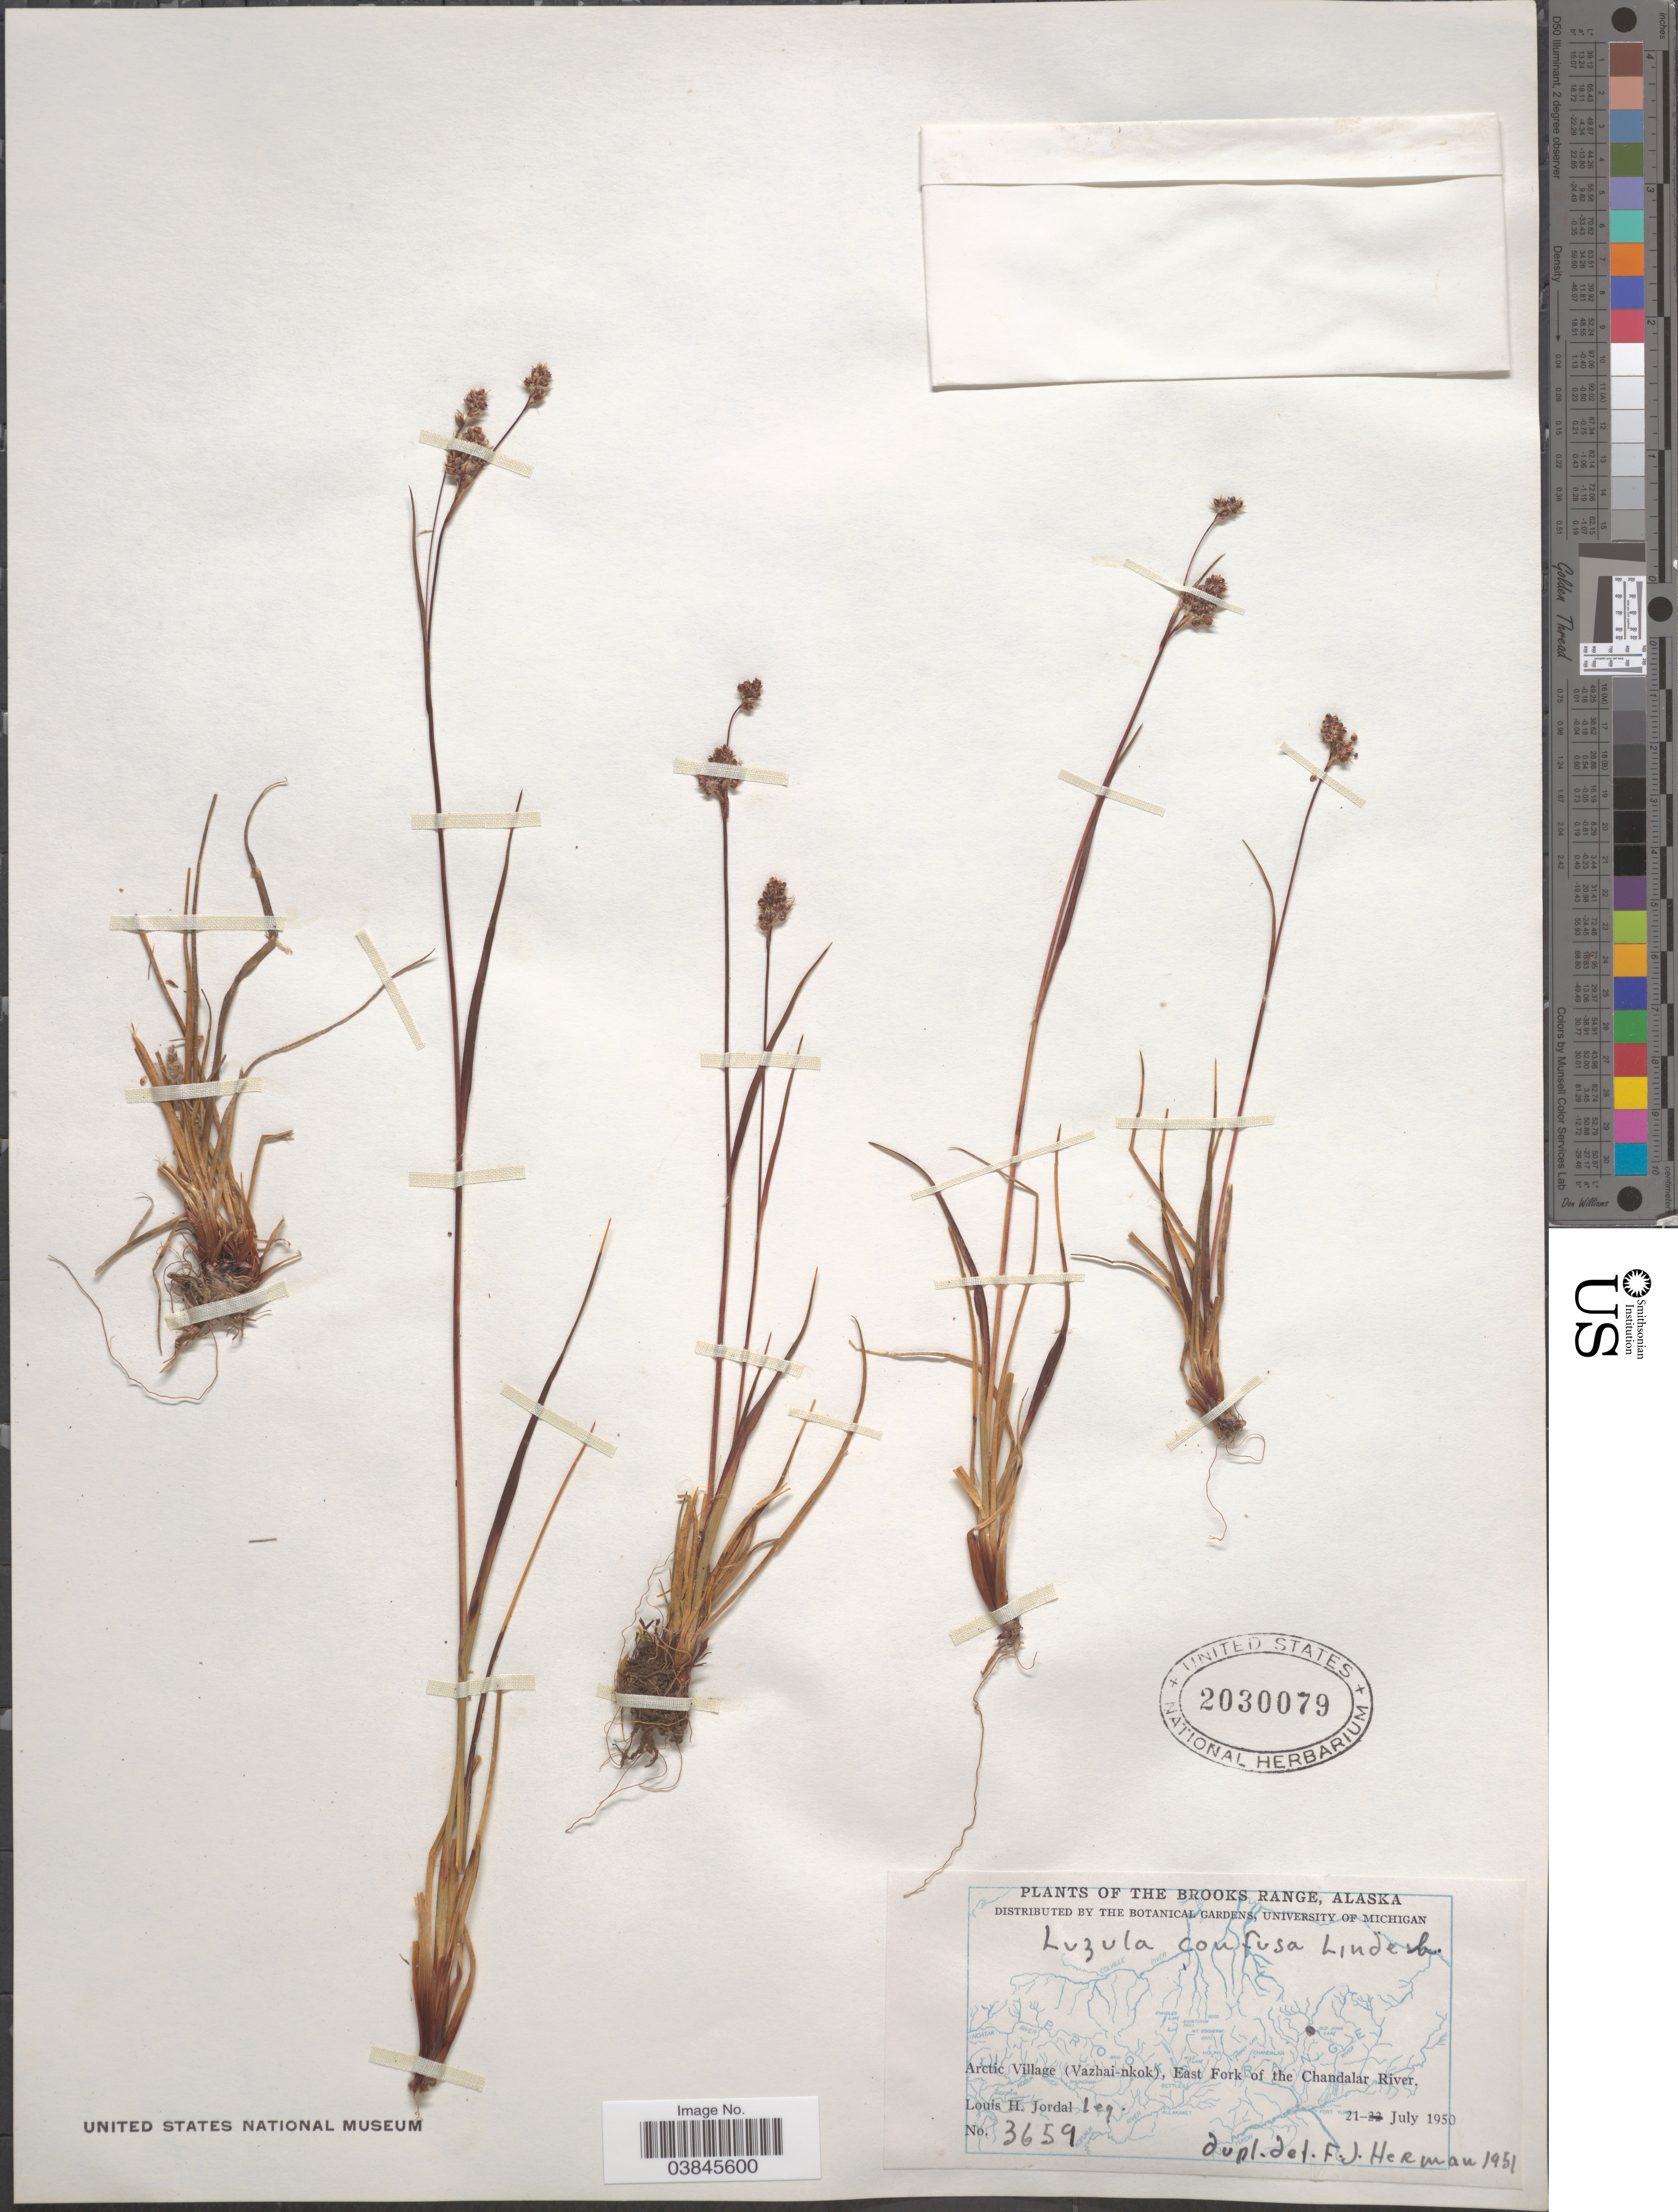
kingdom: Plantae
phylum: Tracheophyta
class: Liliopsida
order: Poales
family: Juncaceae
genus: Luzula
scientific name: Luzula confusa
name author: Lindeb.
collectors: L. Jordal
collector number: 3659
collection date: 1950-07-21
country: United States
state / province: Alaska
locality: Brooks Range. Arctic Village (Vazhai-nkok), East Fork of the Chandalar River.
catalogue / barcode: US 2030079